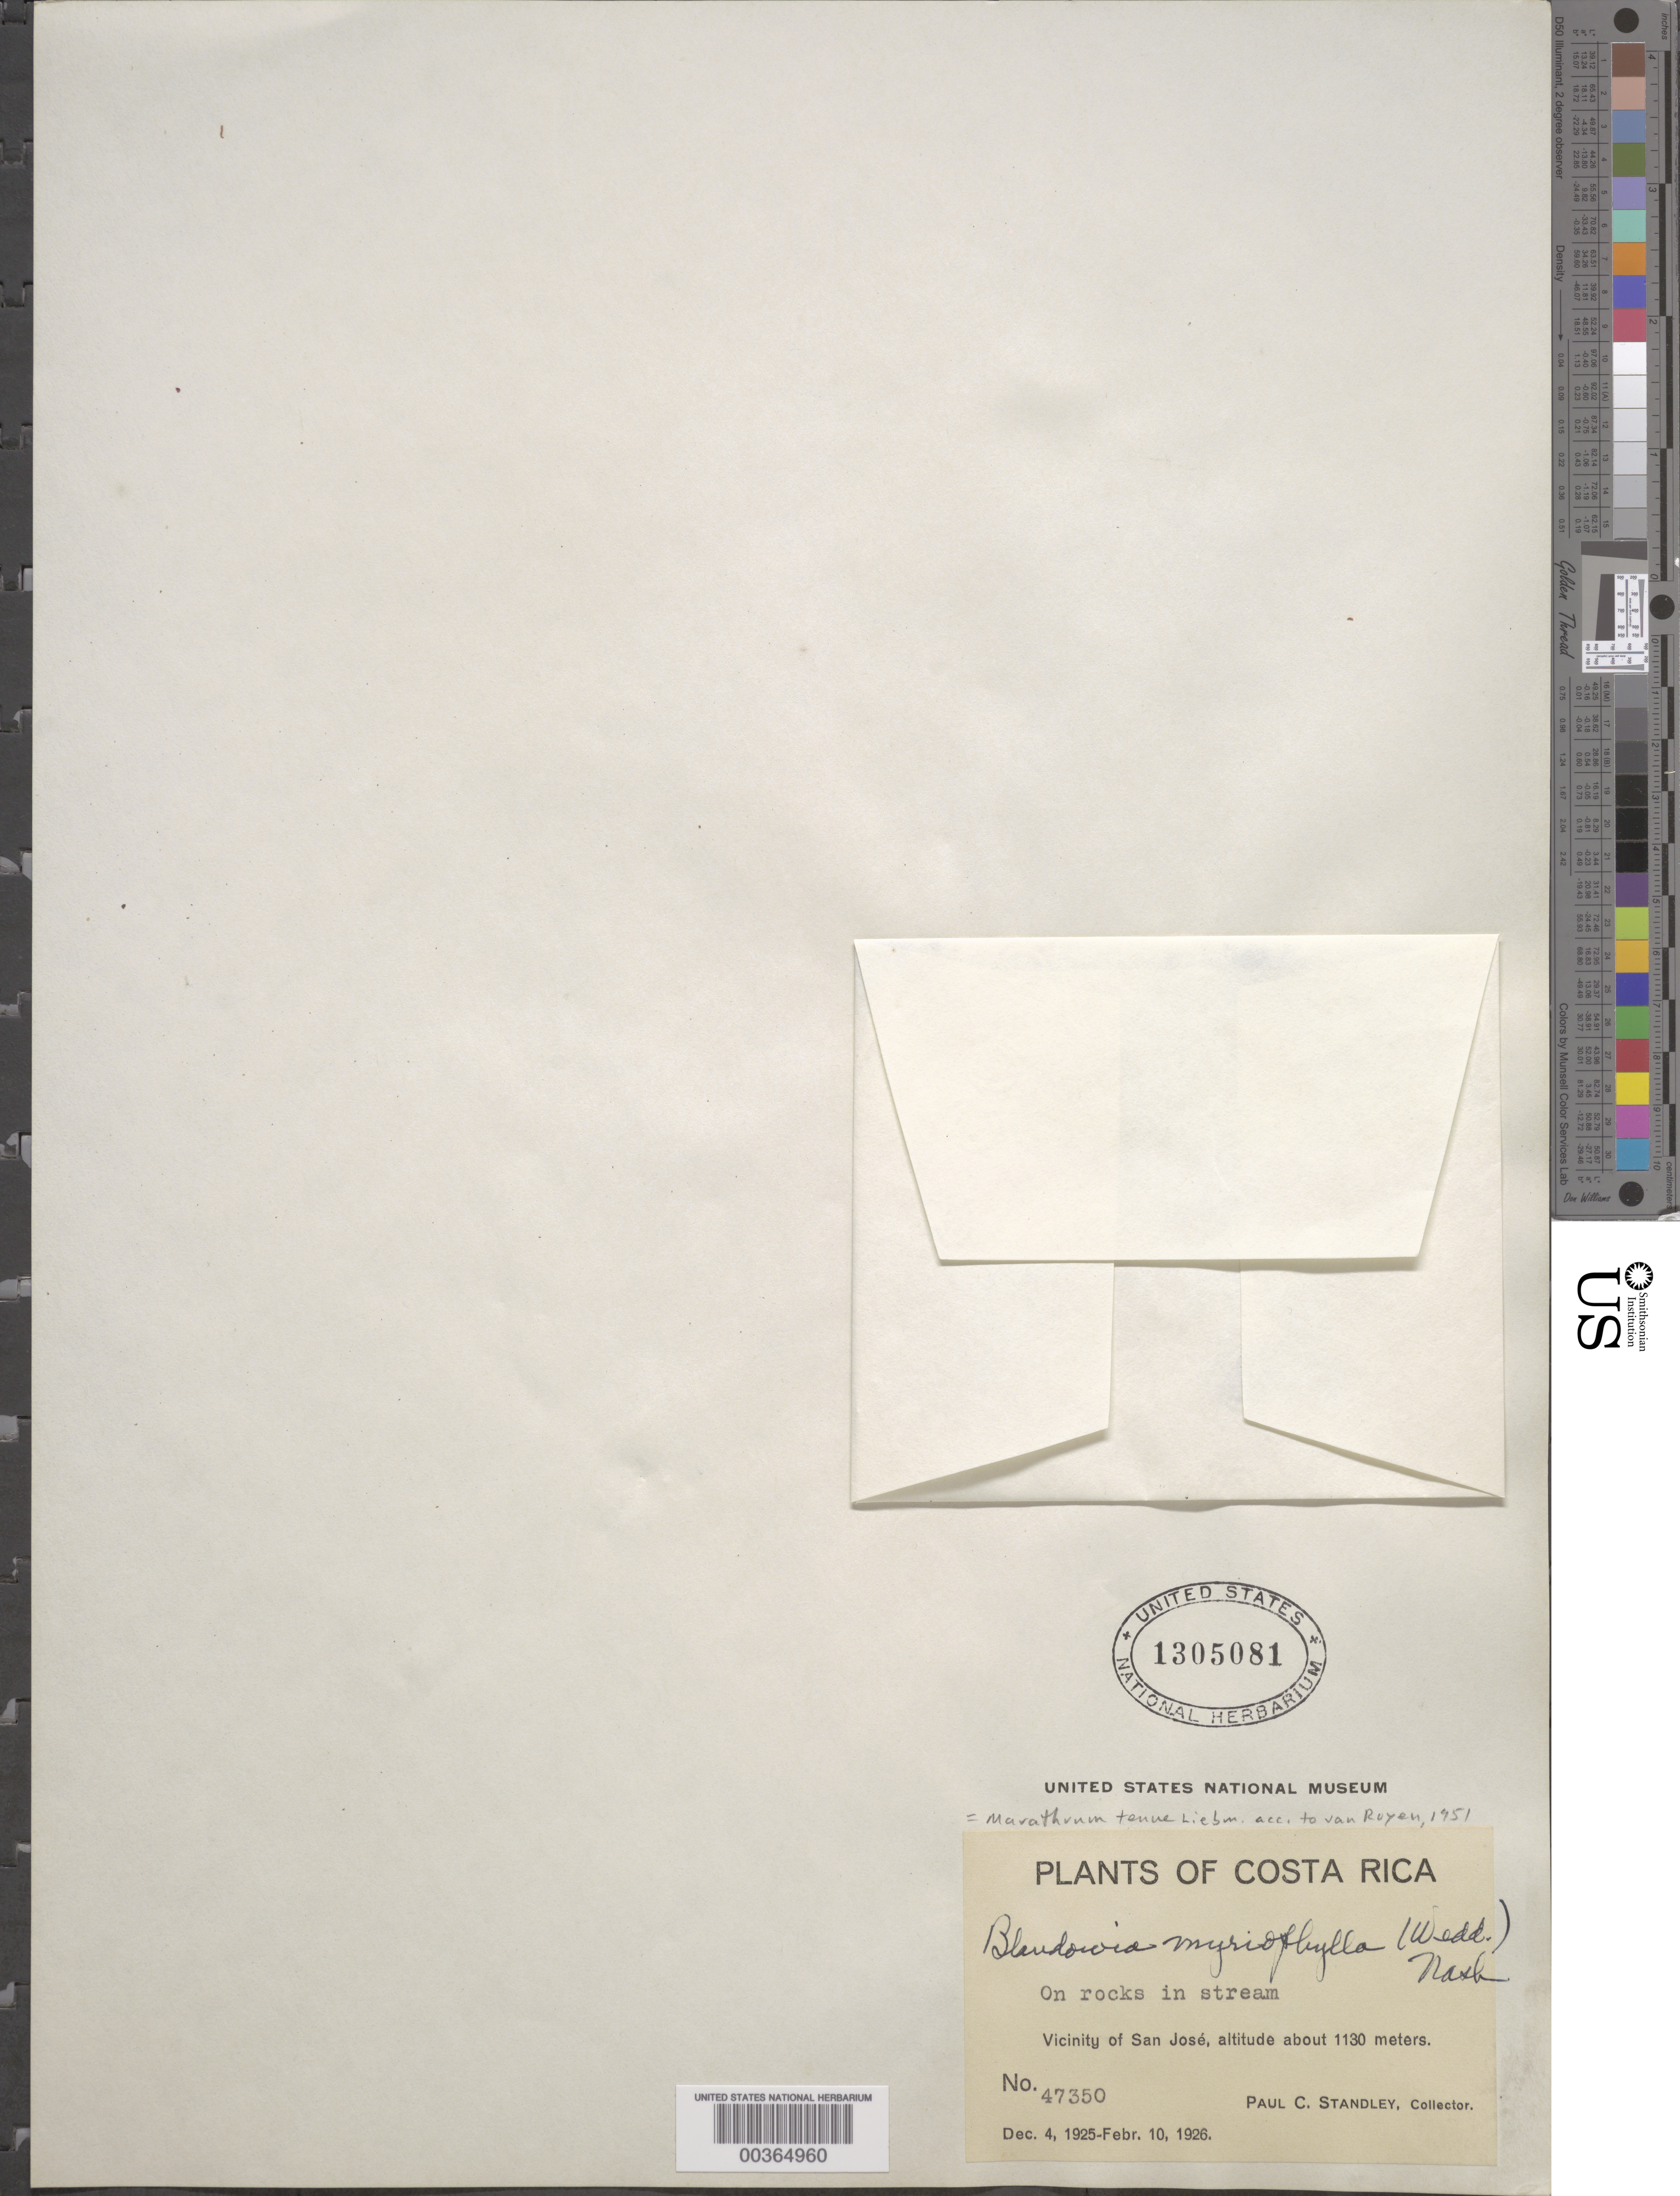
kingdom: Plantae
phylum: Tracheophyta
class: Magnoliopsida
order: Malpighiales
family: Podostemaceae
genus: Marathrum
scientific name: Marathrum tenue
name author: Liebm.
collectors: P. C. Standley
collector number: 47350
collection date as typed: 04 Dec 1925 to 10 Feb 1926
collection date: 1925-12-04/1926-02-10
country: Costa Rica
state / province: San José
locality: Vicinity of San José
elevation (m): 1130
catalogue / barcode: US 1305081